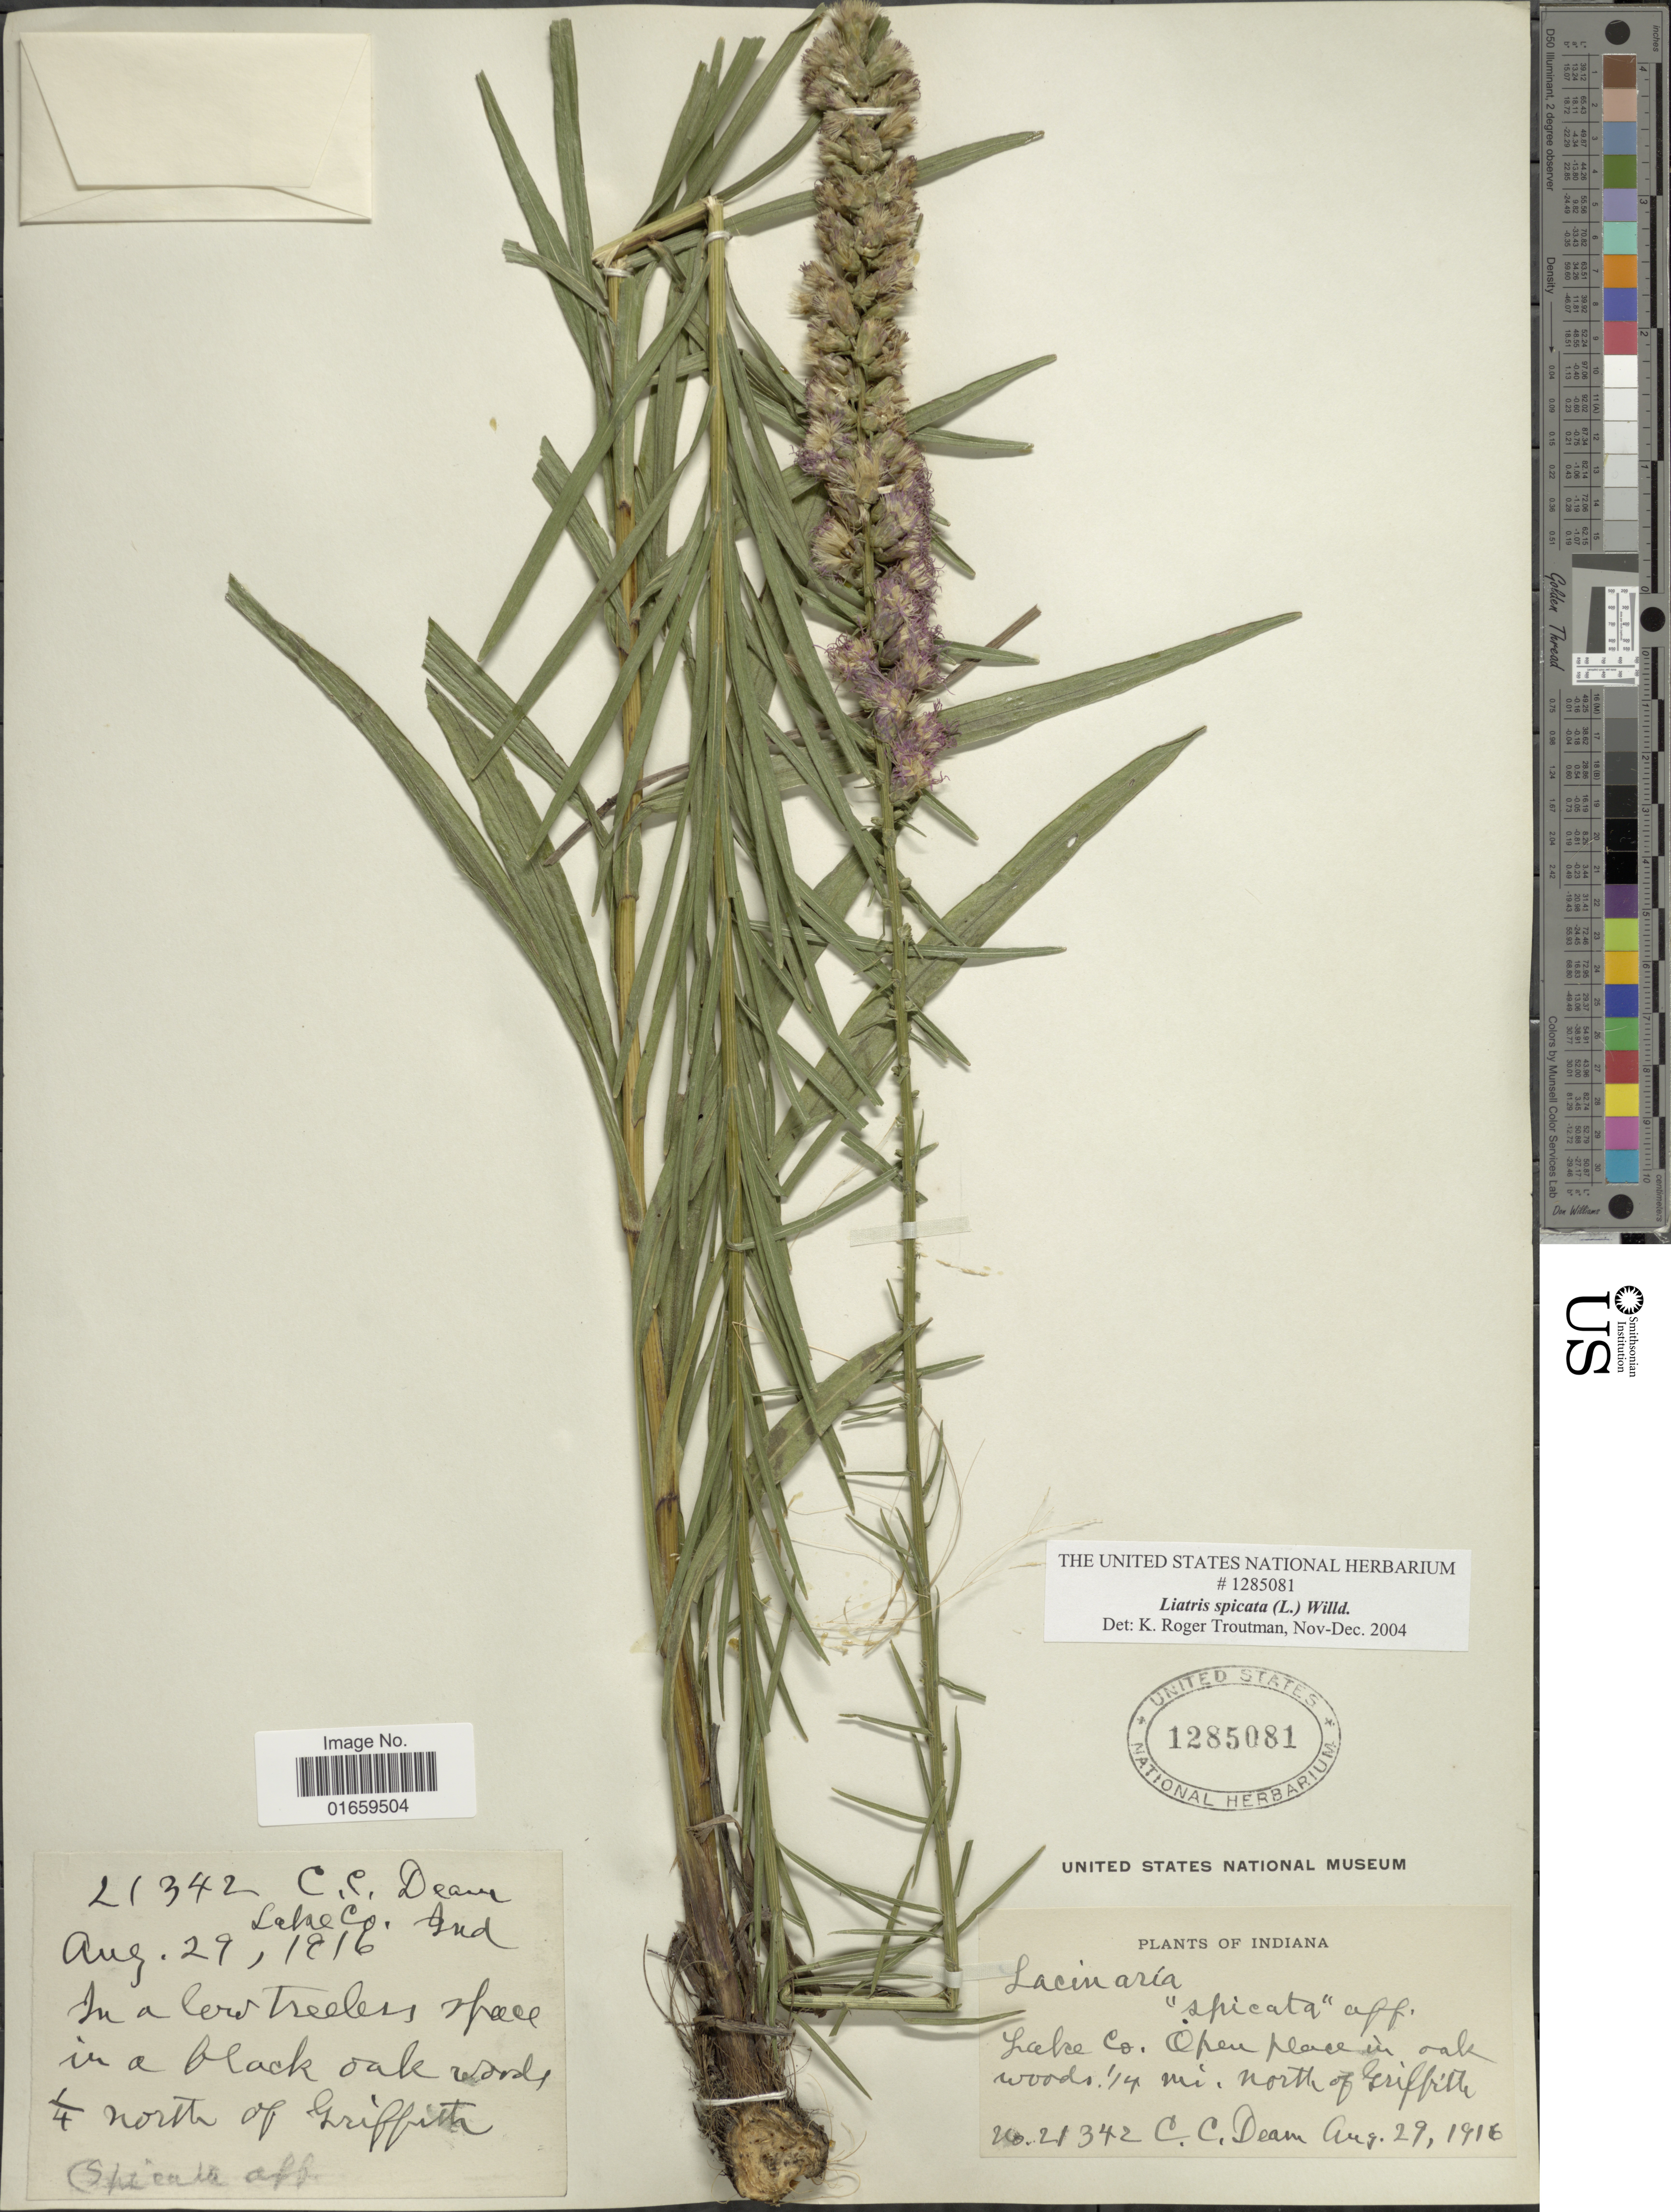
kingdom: Plantae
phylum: Tracheophyta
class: Magnoliopsida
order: Asterales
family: Asteraceae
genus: Liatris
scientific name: Liatris spicata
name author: (L.) Willd.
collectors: C. C. Deam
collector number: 21342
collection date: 1916-08-29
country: United States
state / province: Indiana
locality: Lake Co., 1/4 mi. North of Griffith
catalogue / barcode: US 1285081